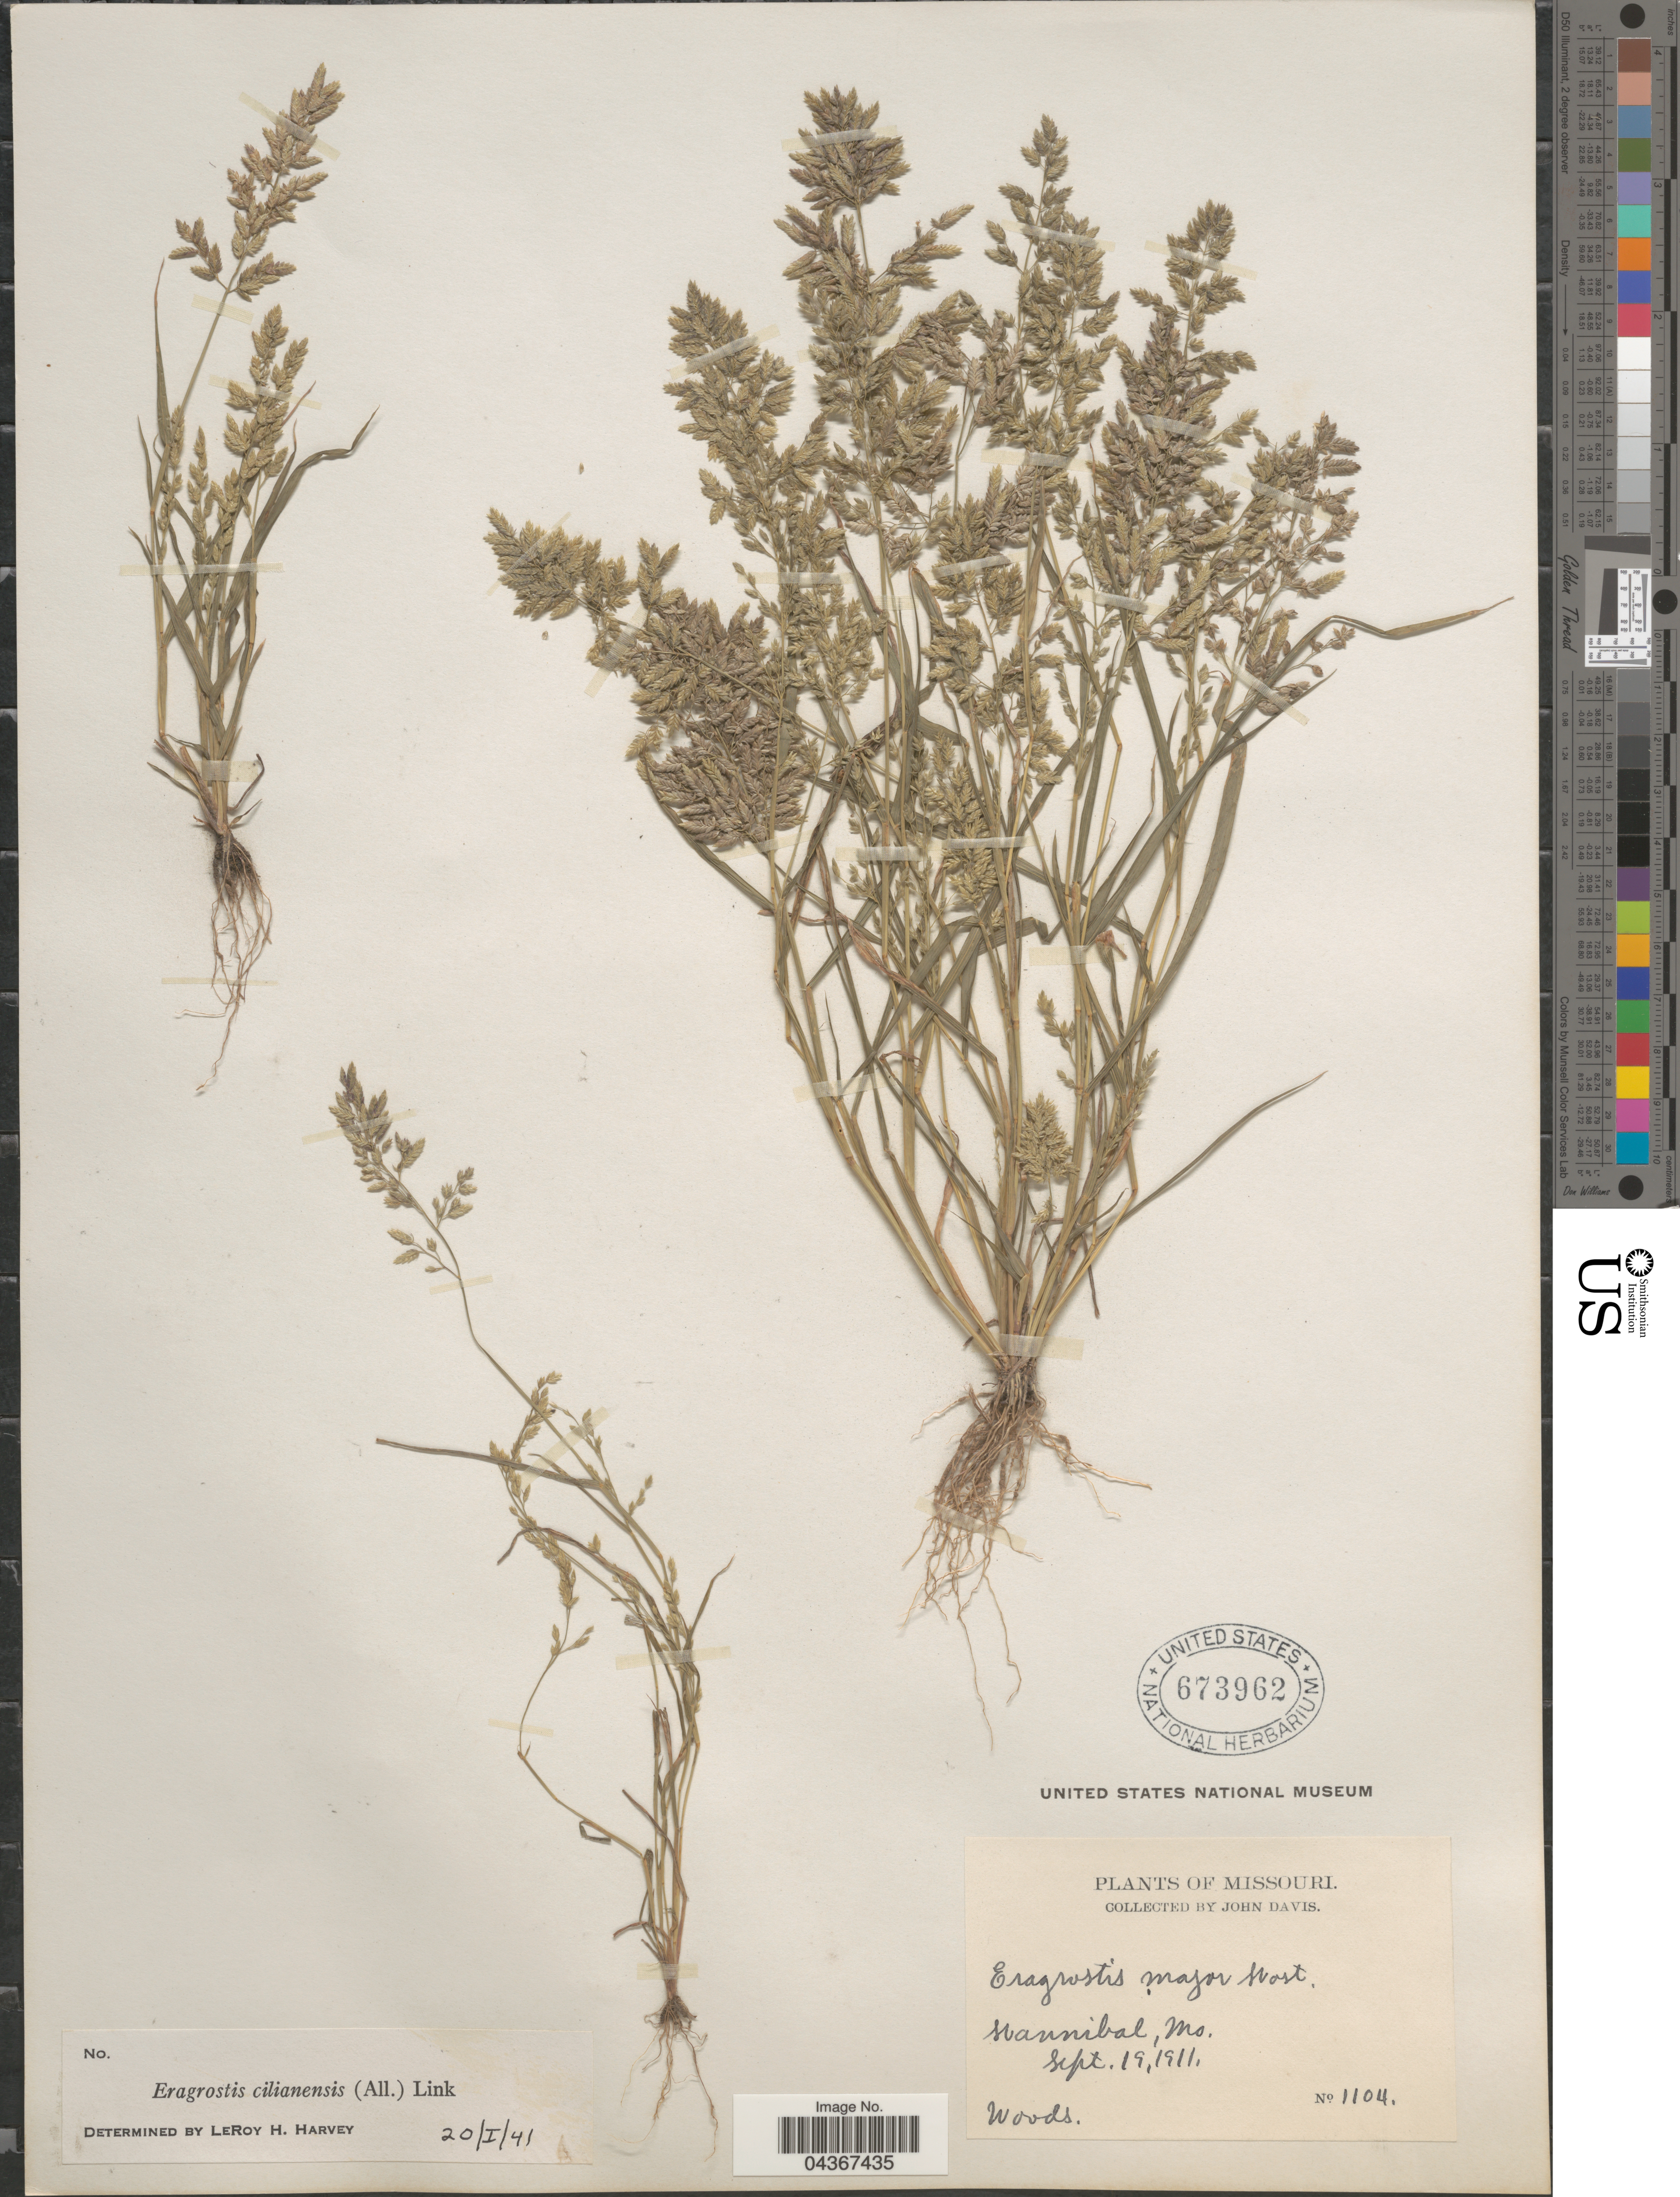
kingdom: Plantae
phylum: Tracheophyta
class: Liliopsida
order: Poales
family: Poaceae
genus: Eragrostis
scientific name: Eragrostis cilianensis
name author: (Bellardi) Vignolo ex Janch.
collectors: J. Davis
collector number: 1104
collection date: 1911-09-19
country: United States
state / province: Missouri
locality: Hannibal.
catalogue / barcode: US 673962